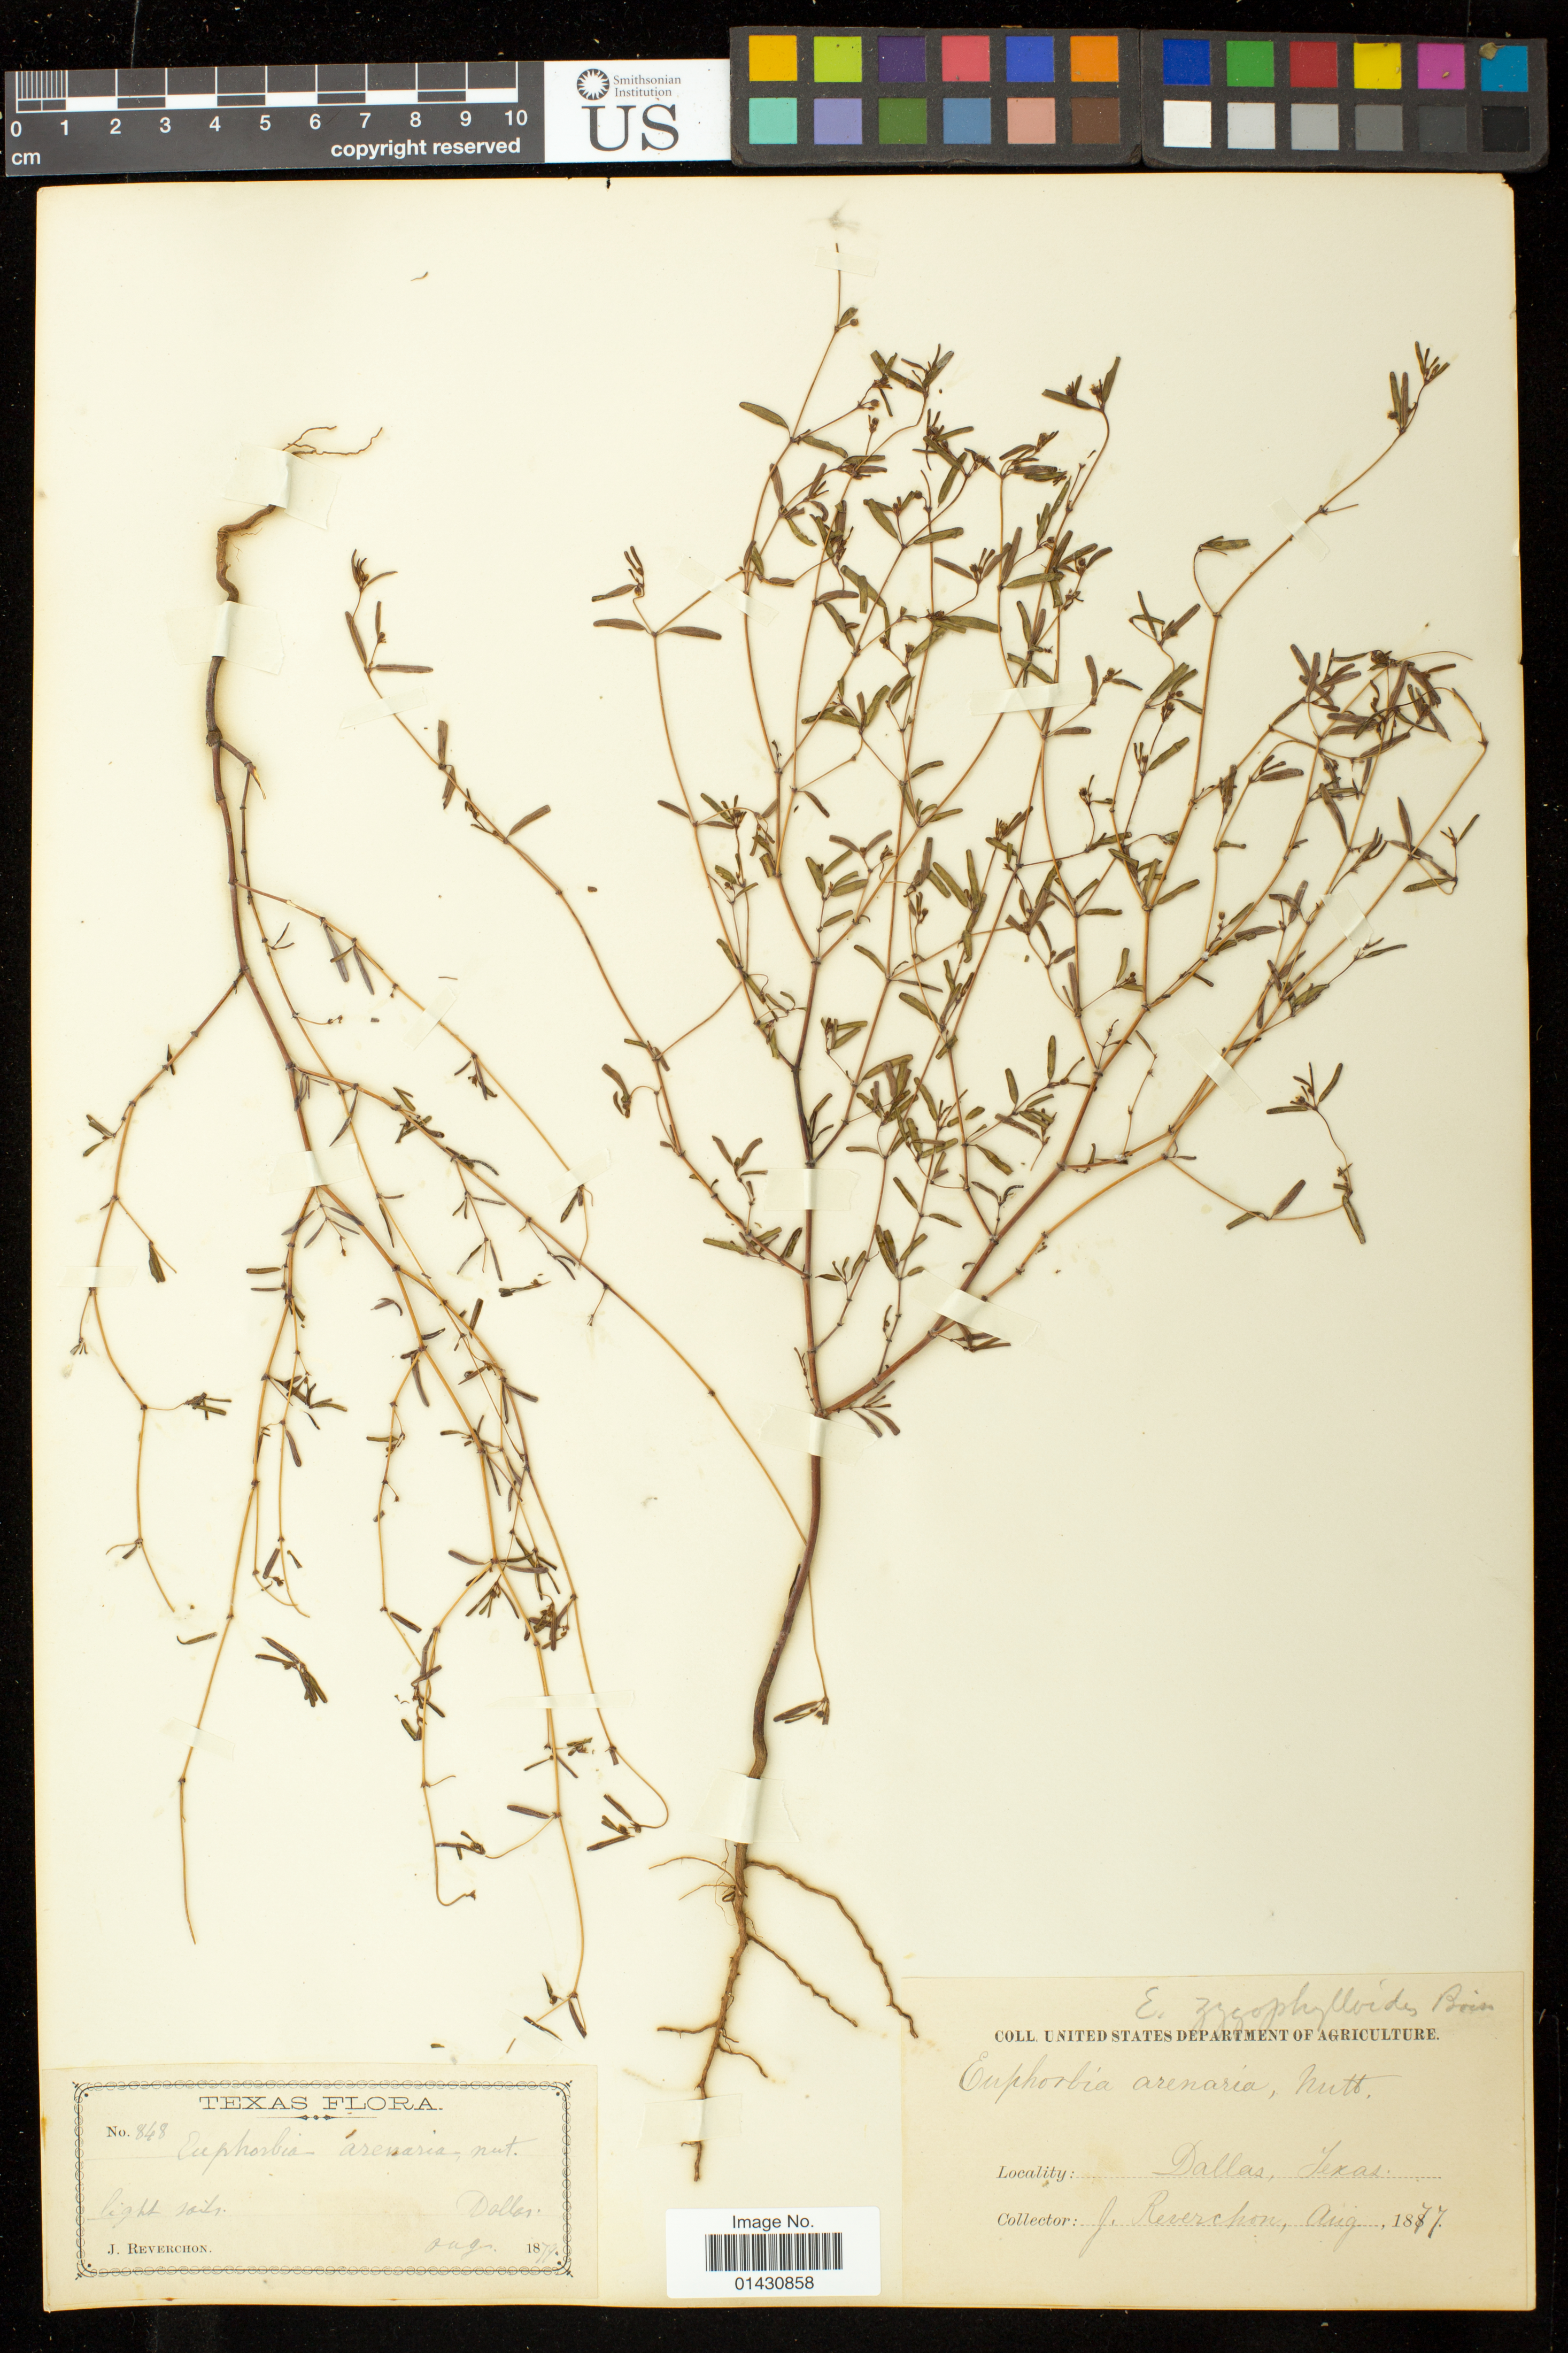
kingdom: Plantae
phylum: Tracheophyta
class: Magnoliopsida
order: Malpighiales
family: Euphorbiaceae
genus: Euphorbia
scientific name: Euphorbia missurica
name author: Raf.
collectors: J. Reverchon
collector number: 848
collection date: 1879-08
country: United States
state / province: Texas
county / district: Dallas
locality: Dallas